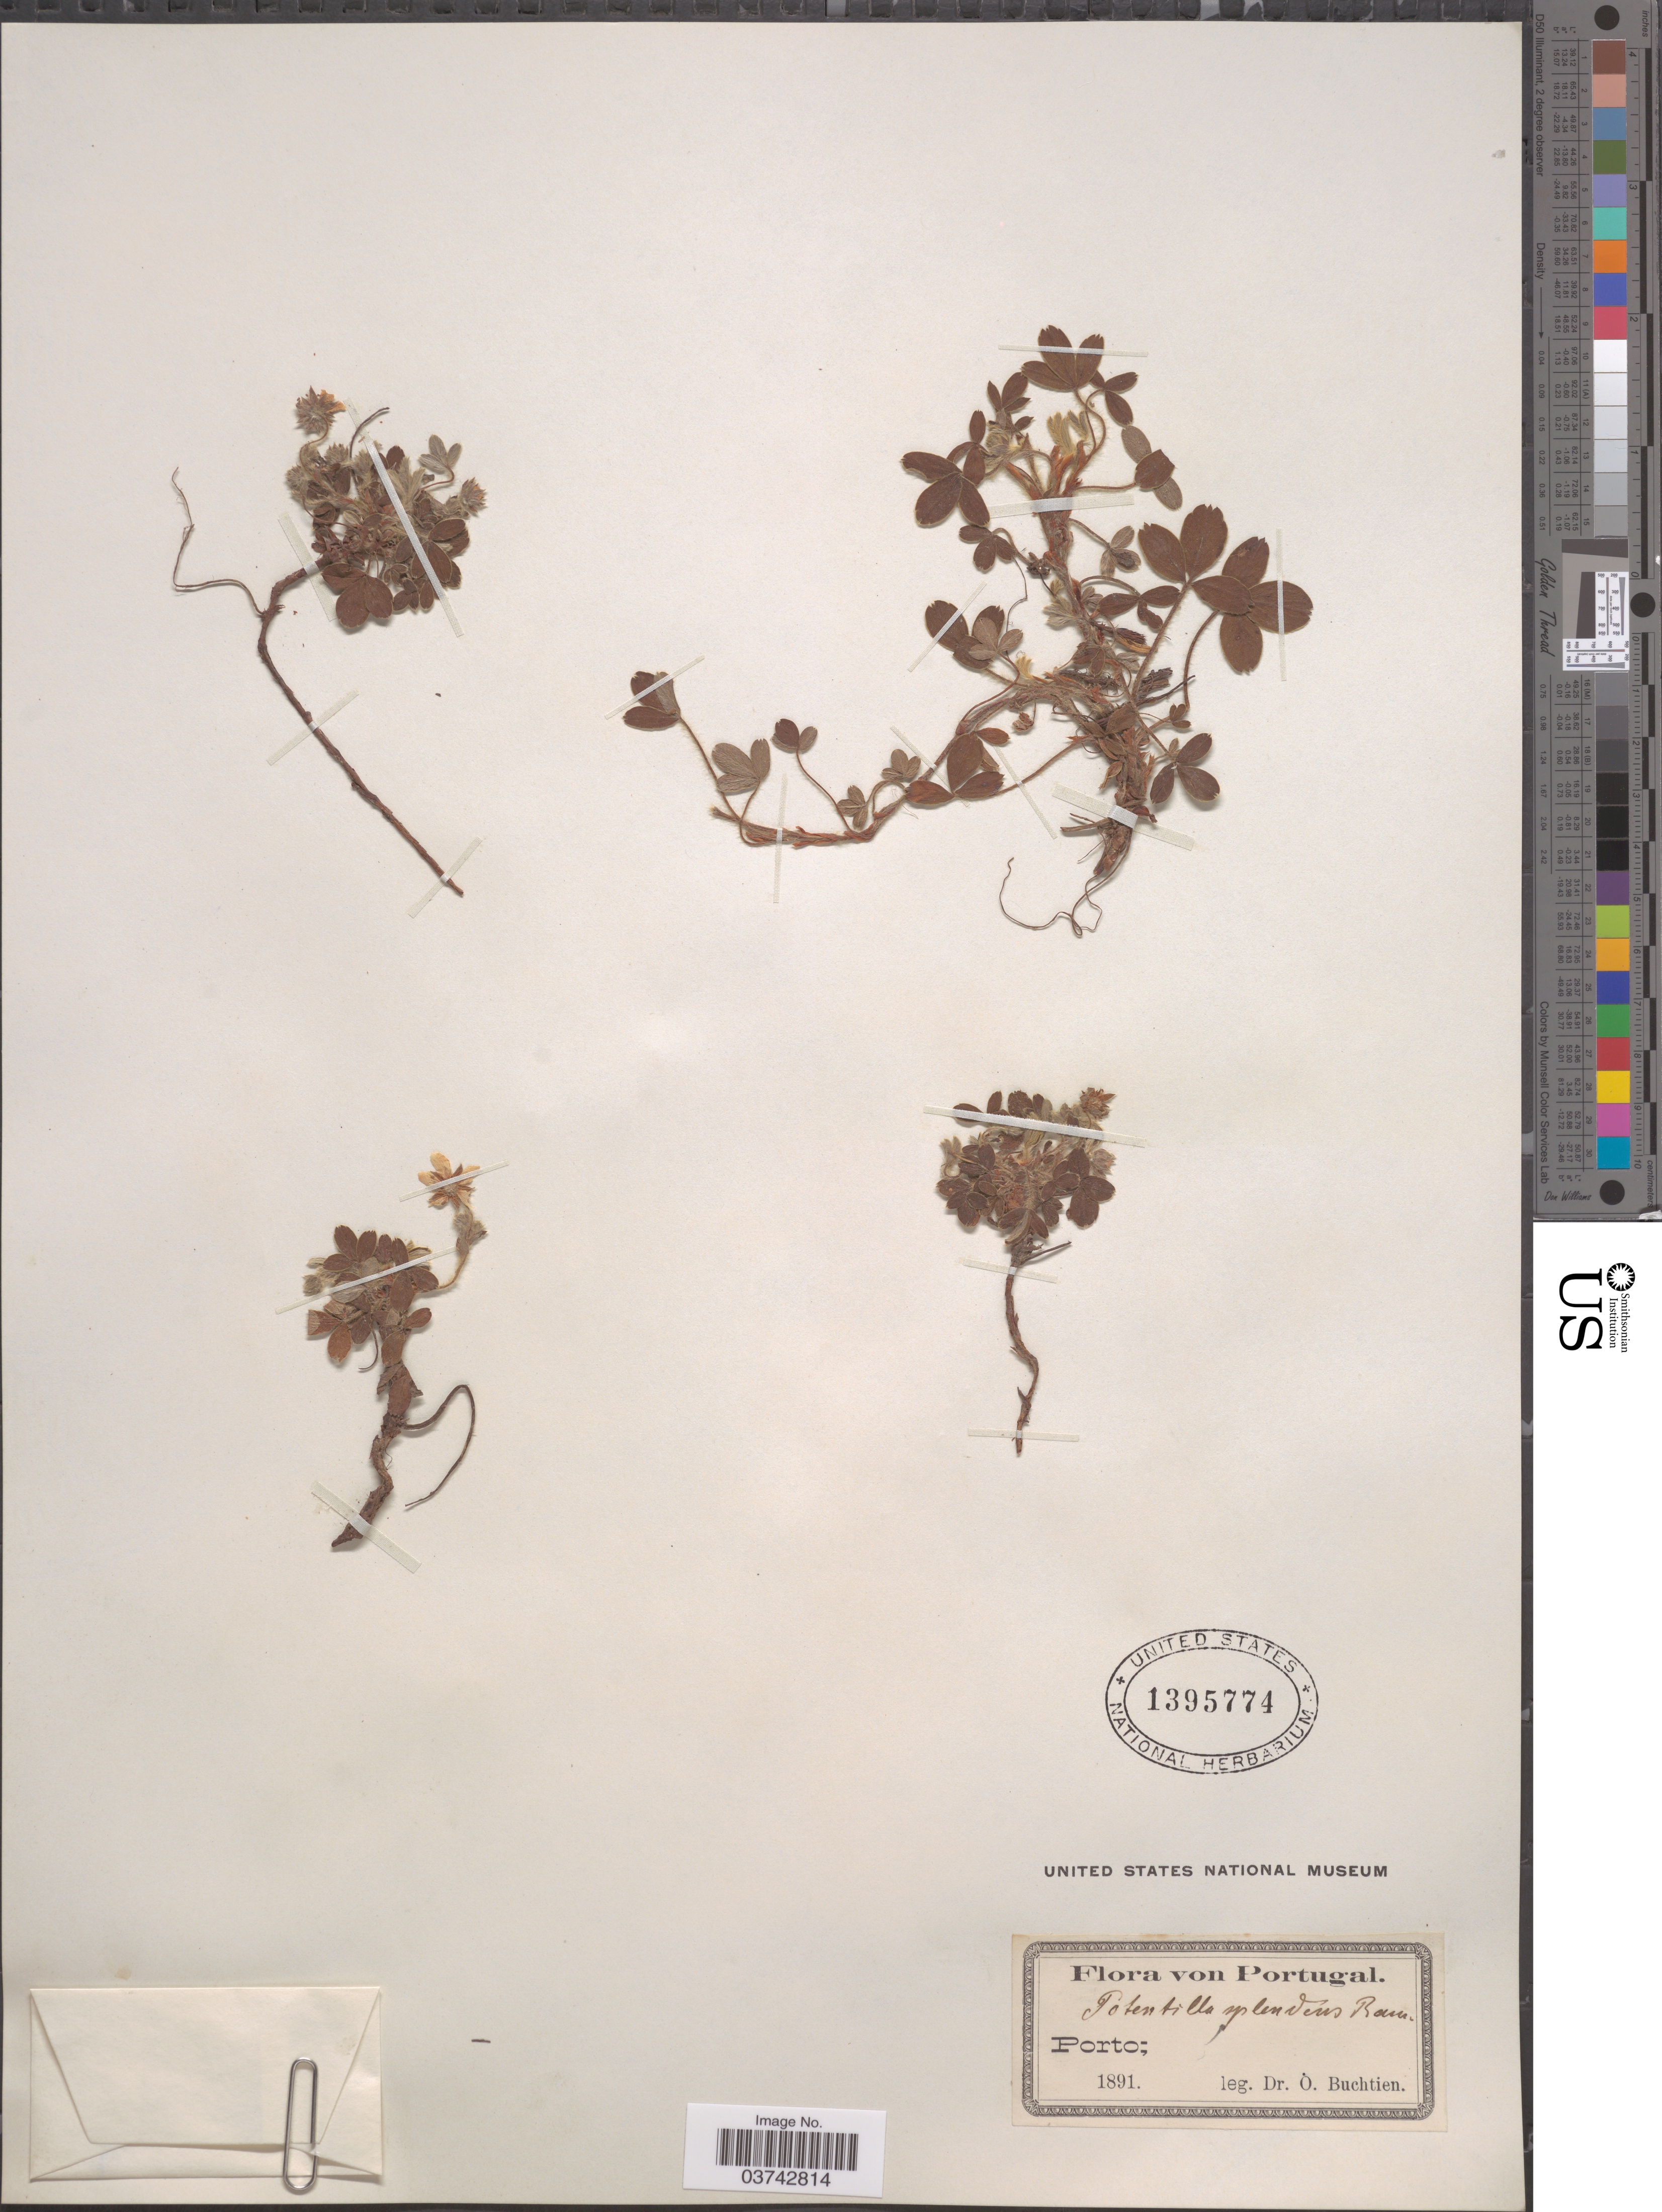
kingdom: Plantae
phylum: Tracheophyta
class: Magnoliopsida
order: Rosales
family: Rosaceae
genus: Potentilla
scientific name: Potentilla splendens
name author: Wall. ex D. Don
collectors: O. Buchtien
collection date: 1891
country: Portugal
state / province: Porto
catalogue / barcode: US 1395774